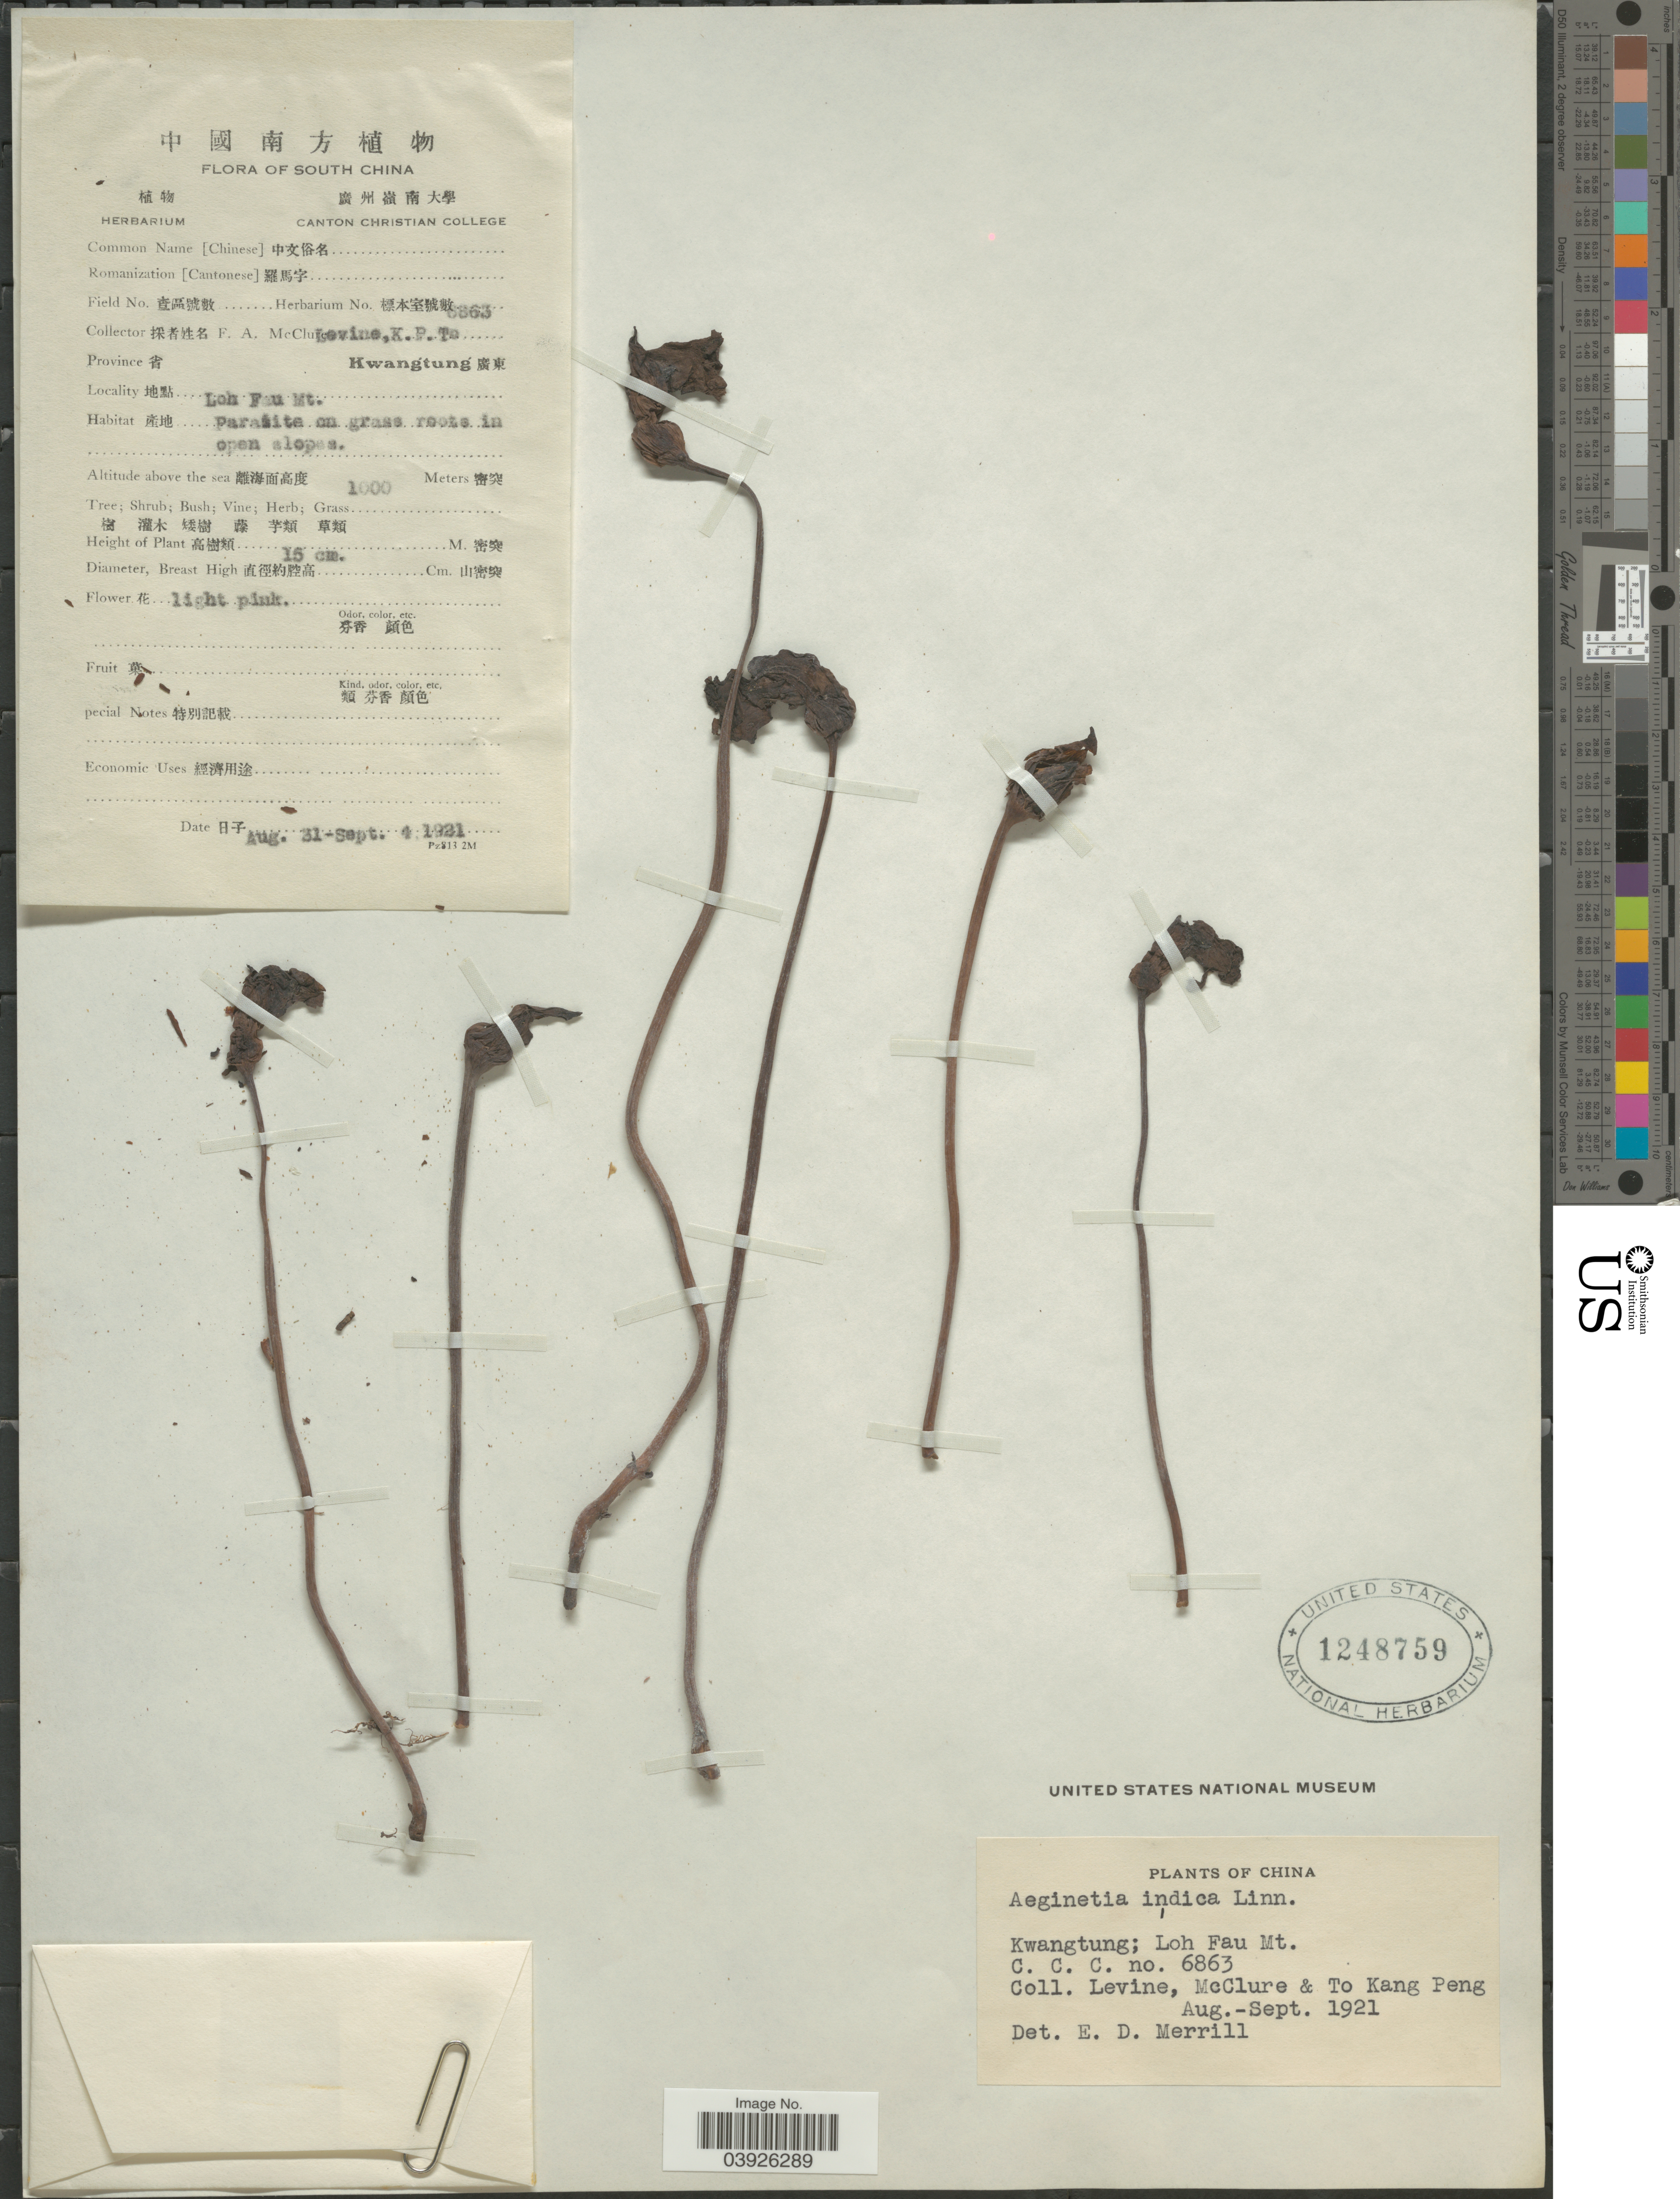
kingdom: Plantae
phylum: Tracheophyta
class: Magnoliopsida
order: Lamiales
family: Orobanchaceae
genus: Aeginetia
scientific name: Aeginetia indica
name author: L.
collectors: -. Levine, F. A. McClure & Kang Peng To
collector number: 6863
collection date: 1921-08-31/1921-09-04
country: China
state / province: Guangdong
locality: South China. Kwangtung X; Loh Fau Mt.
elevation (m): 1000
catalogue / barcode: US 1248759